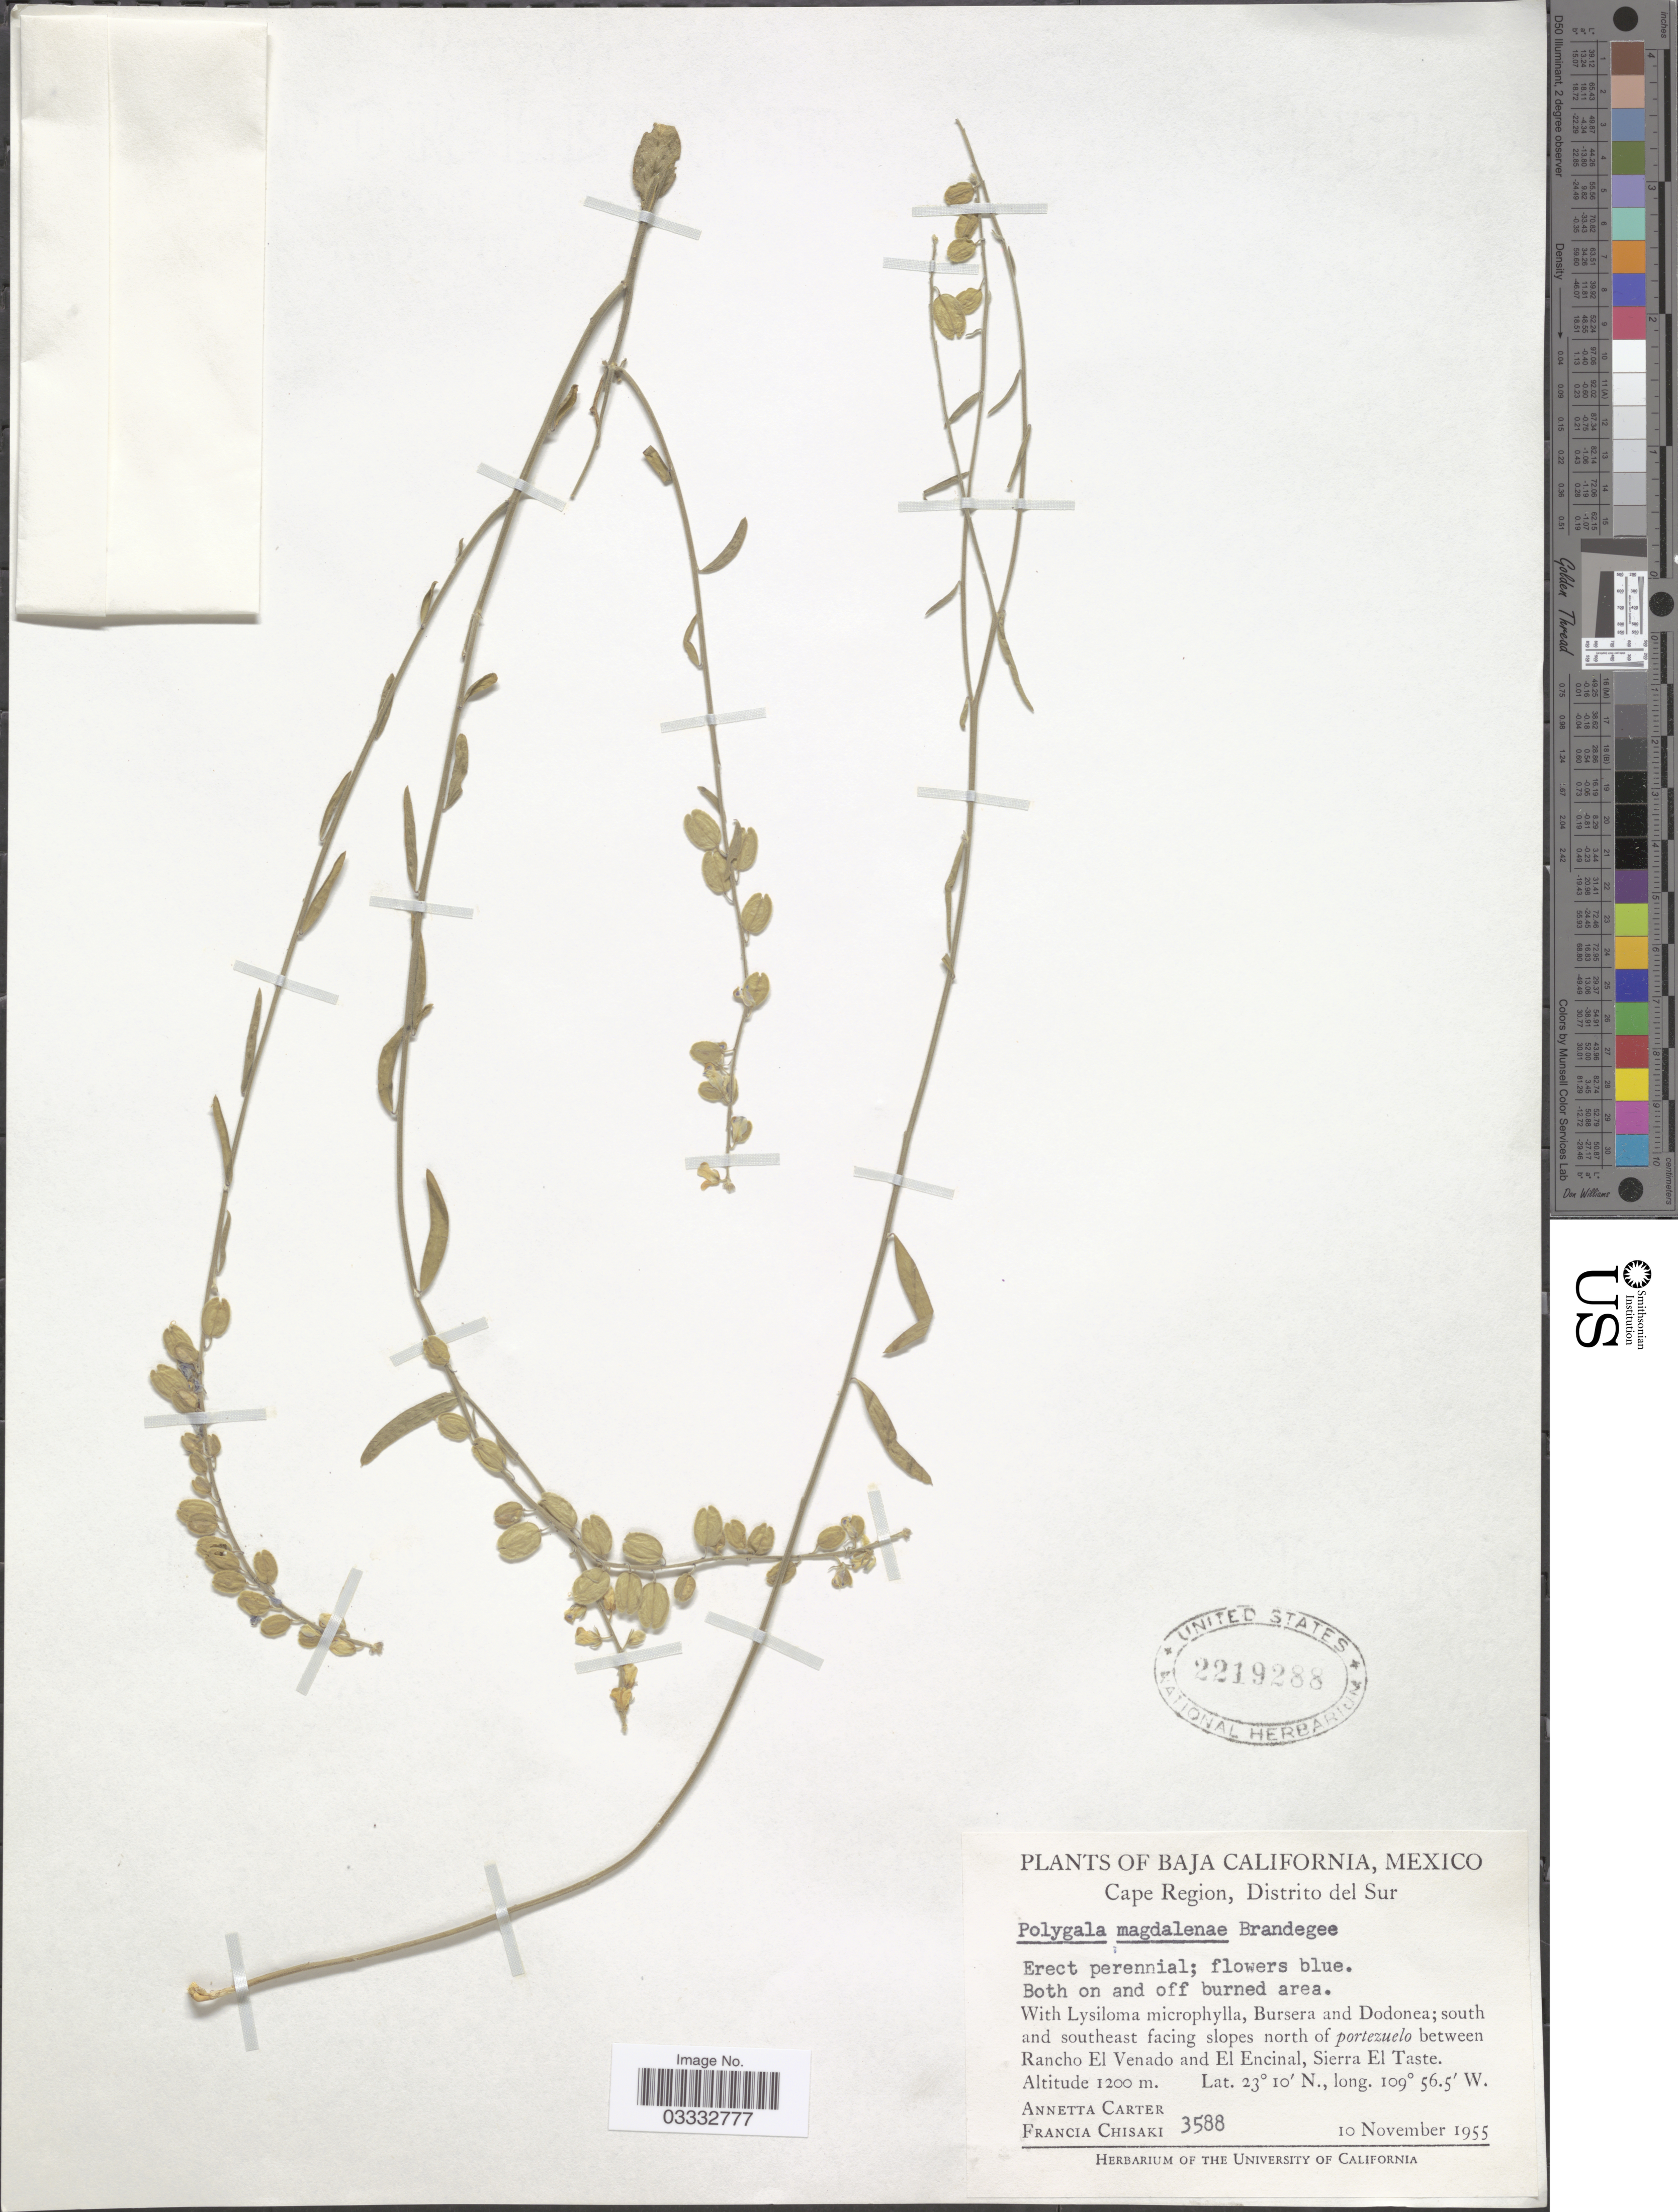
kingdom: Plantae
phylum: Tracheophyta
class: Magnoliopsida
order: Fabales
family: Polygalaceae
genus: Polygala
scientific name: Polygala magdalenae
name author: Brandegee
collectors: A. Carter & F. Chisaki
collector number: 3588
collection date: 1955-11-10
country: Mexico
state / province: Baja California Sur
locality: Cape Region, Distrito del Sur. South and southeast facing slopes north of portozuelo between Rancho El Venado and El Encinal, Sierra El Taste.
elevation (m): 1200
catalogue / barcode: US 2219288